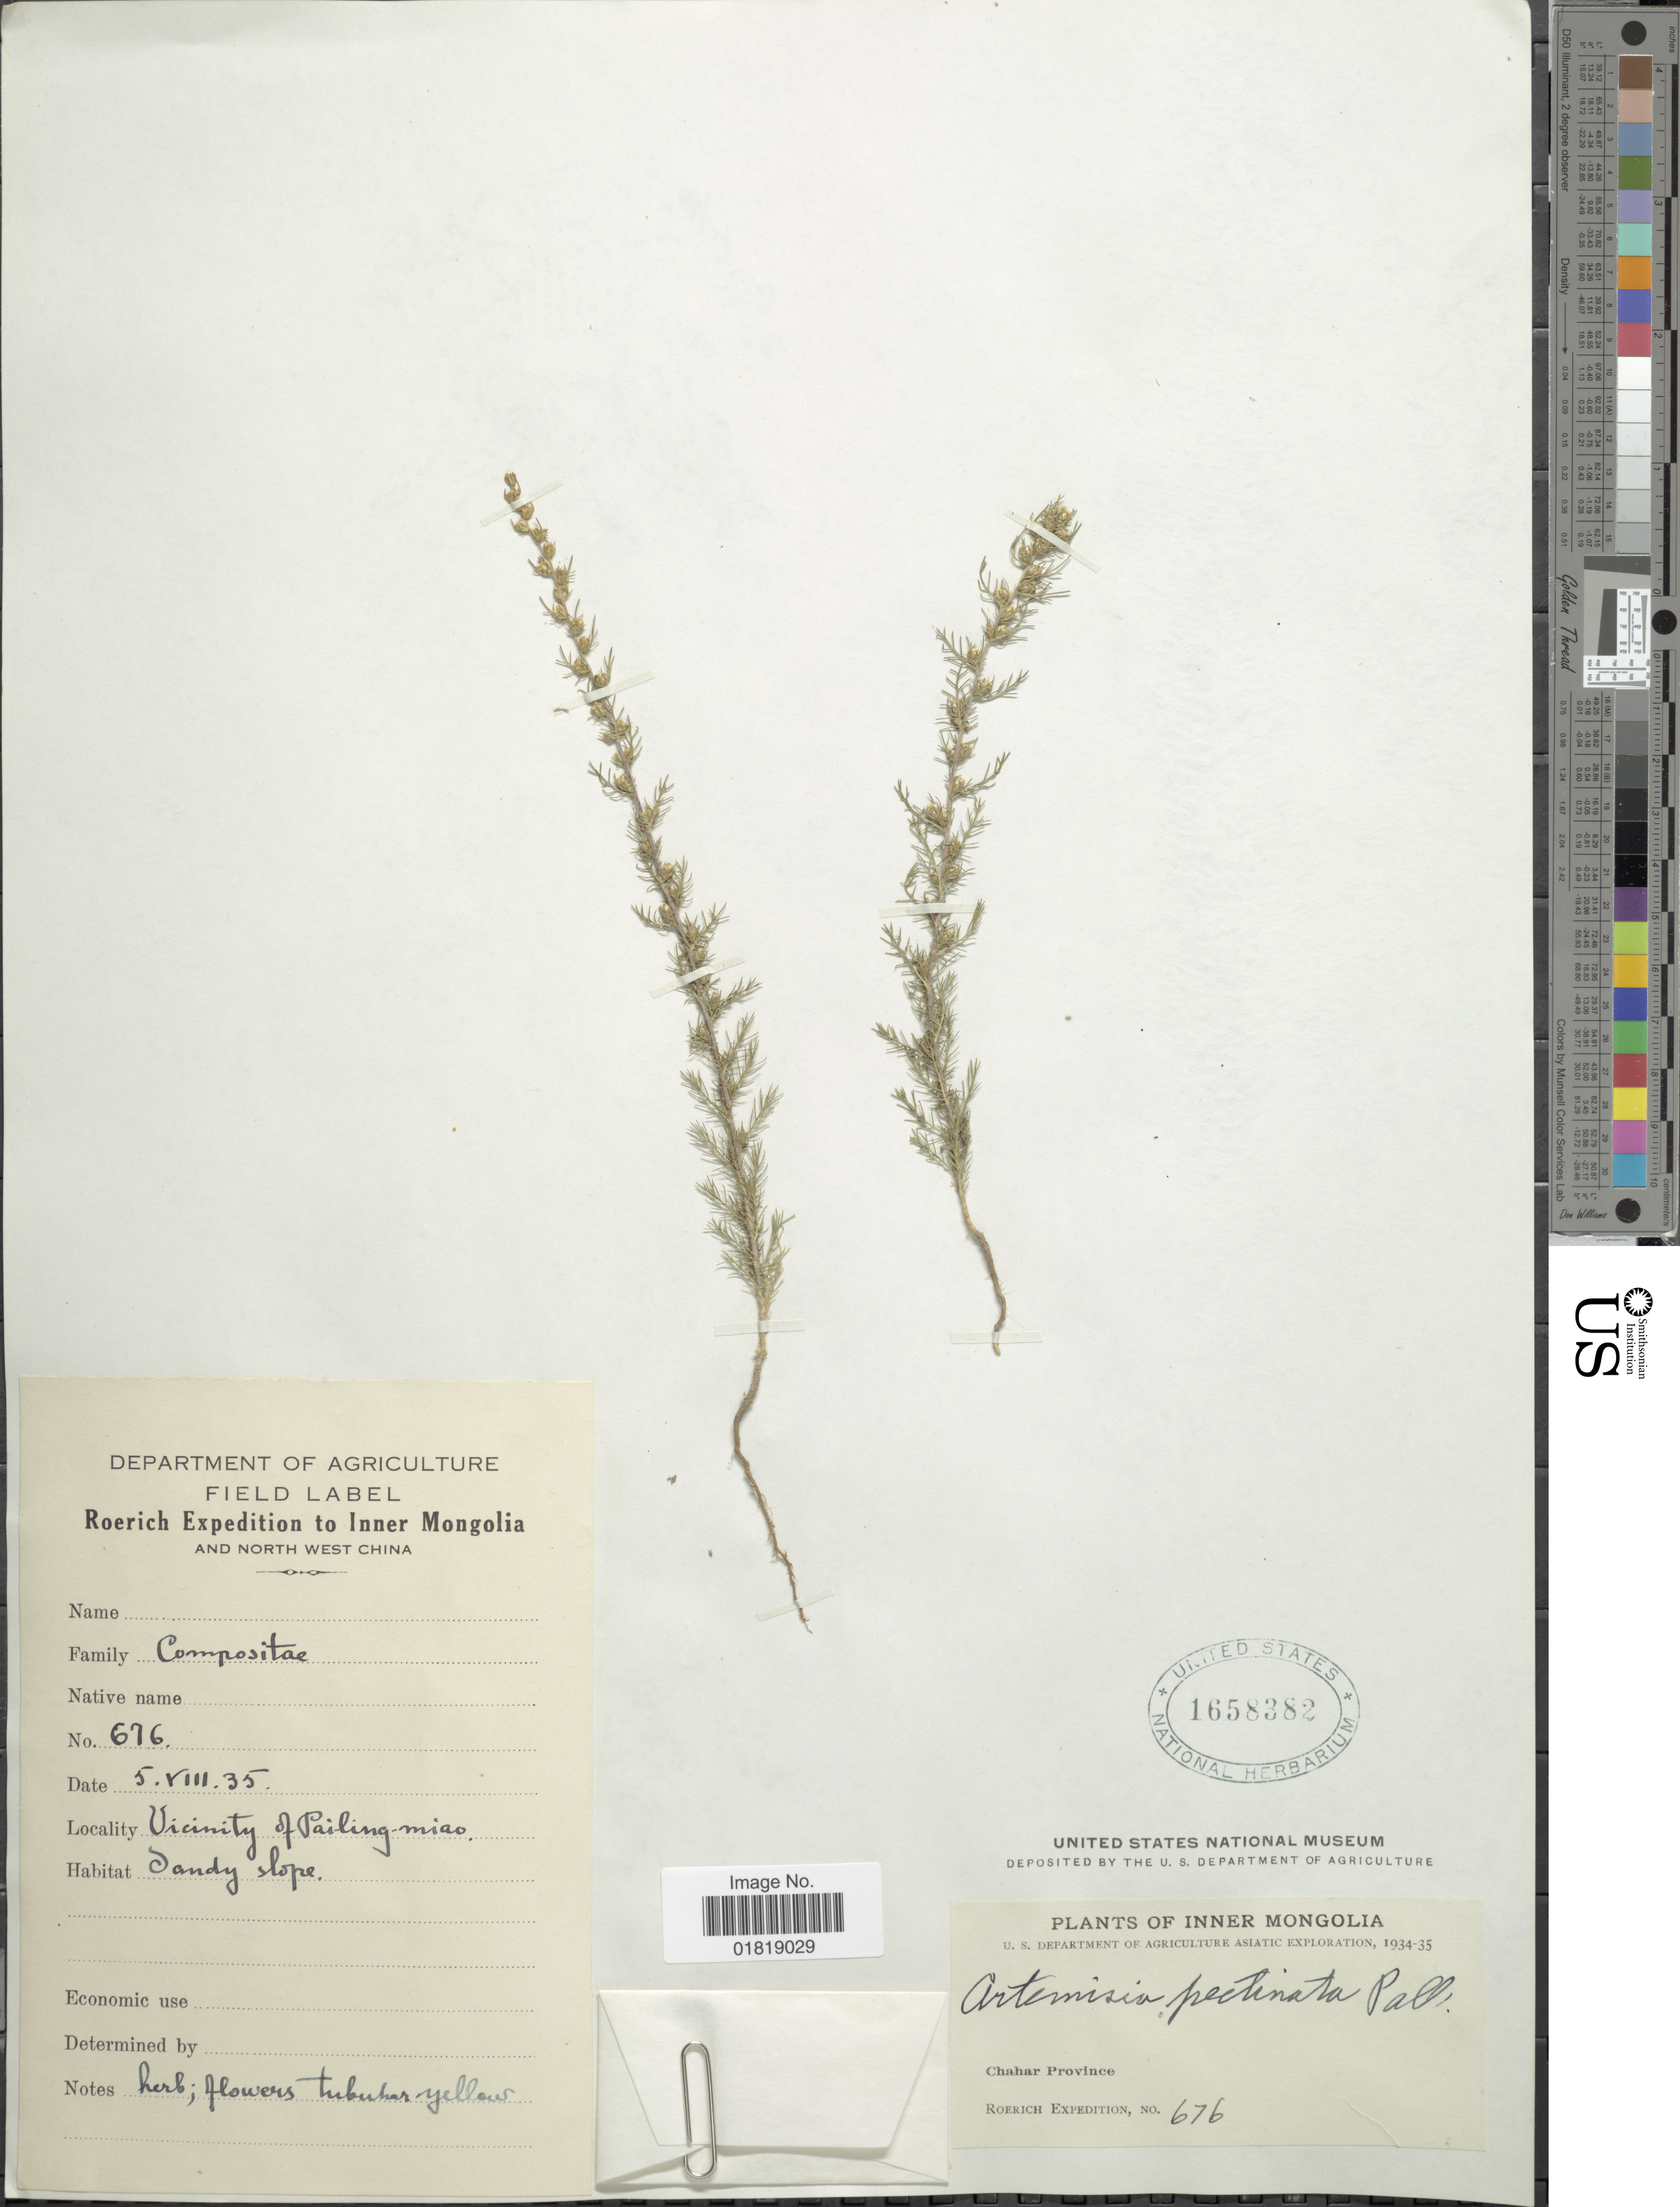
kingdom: Plantae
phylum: Tracheophyta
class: Magnoliopsida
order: Asterales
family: Asteraceae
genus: Artemisia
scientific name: Artemisia pectinata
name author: Pall.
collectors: Roerich Expedition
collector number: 676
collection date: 1935-08-05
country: China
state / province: Nei Monggol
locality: Vicinity of Pailing miao, Chahar Province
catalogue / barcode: US 1658382